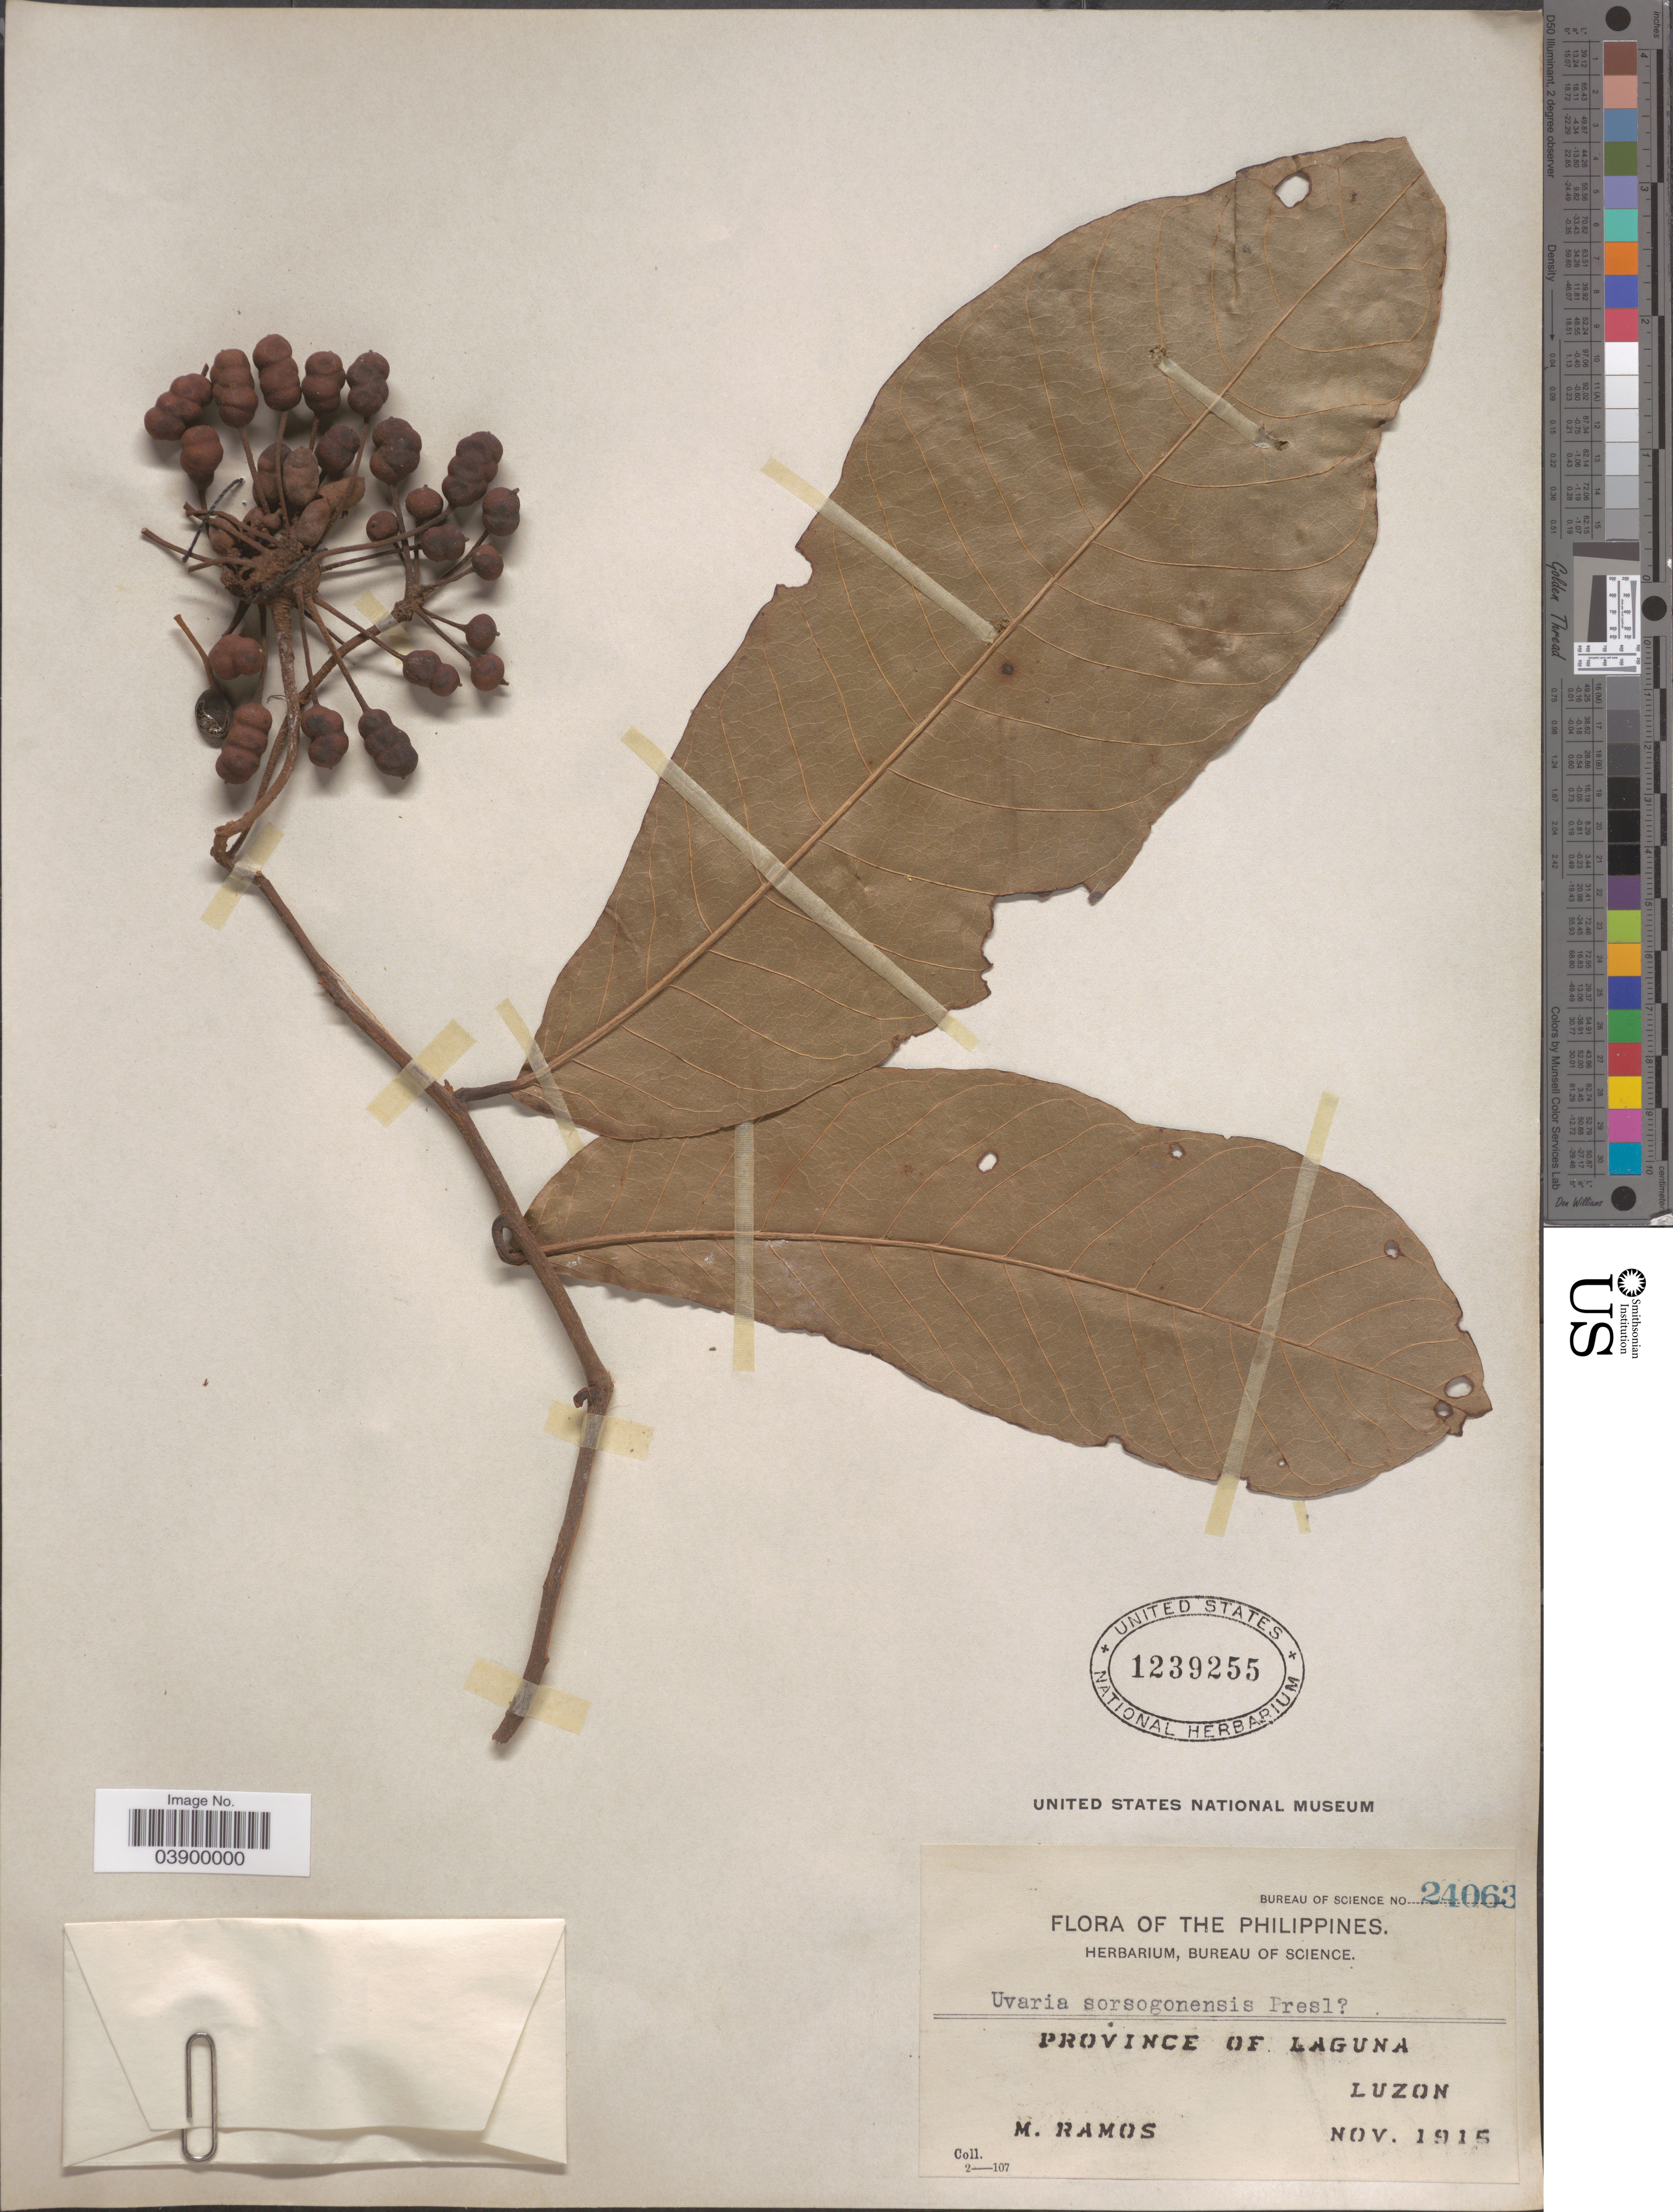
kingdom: Plantae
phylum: Tracheophyta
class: Magnoliopsida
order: Magnoliales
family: Annonaceae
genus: Uvaria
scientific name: Uvaria sorzogonensis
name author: C. Presl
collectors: M. Ramos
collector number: Bureau of Science 24063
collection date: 1915-11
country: Philippines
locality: Province of Laguna. Luzon.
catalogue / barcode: US 1239255